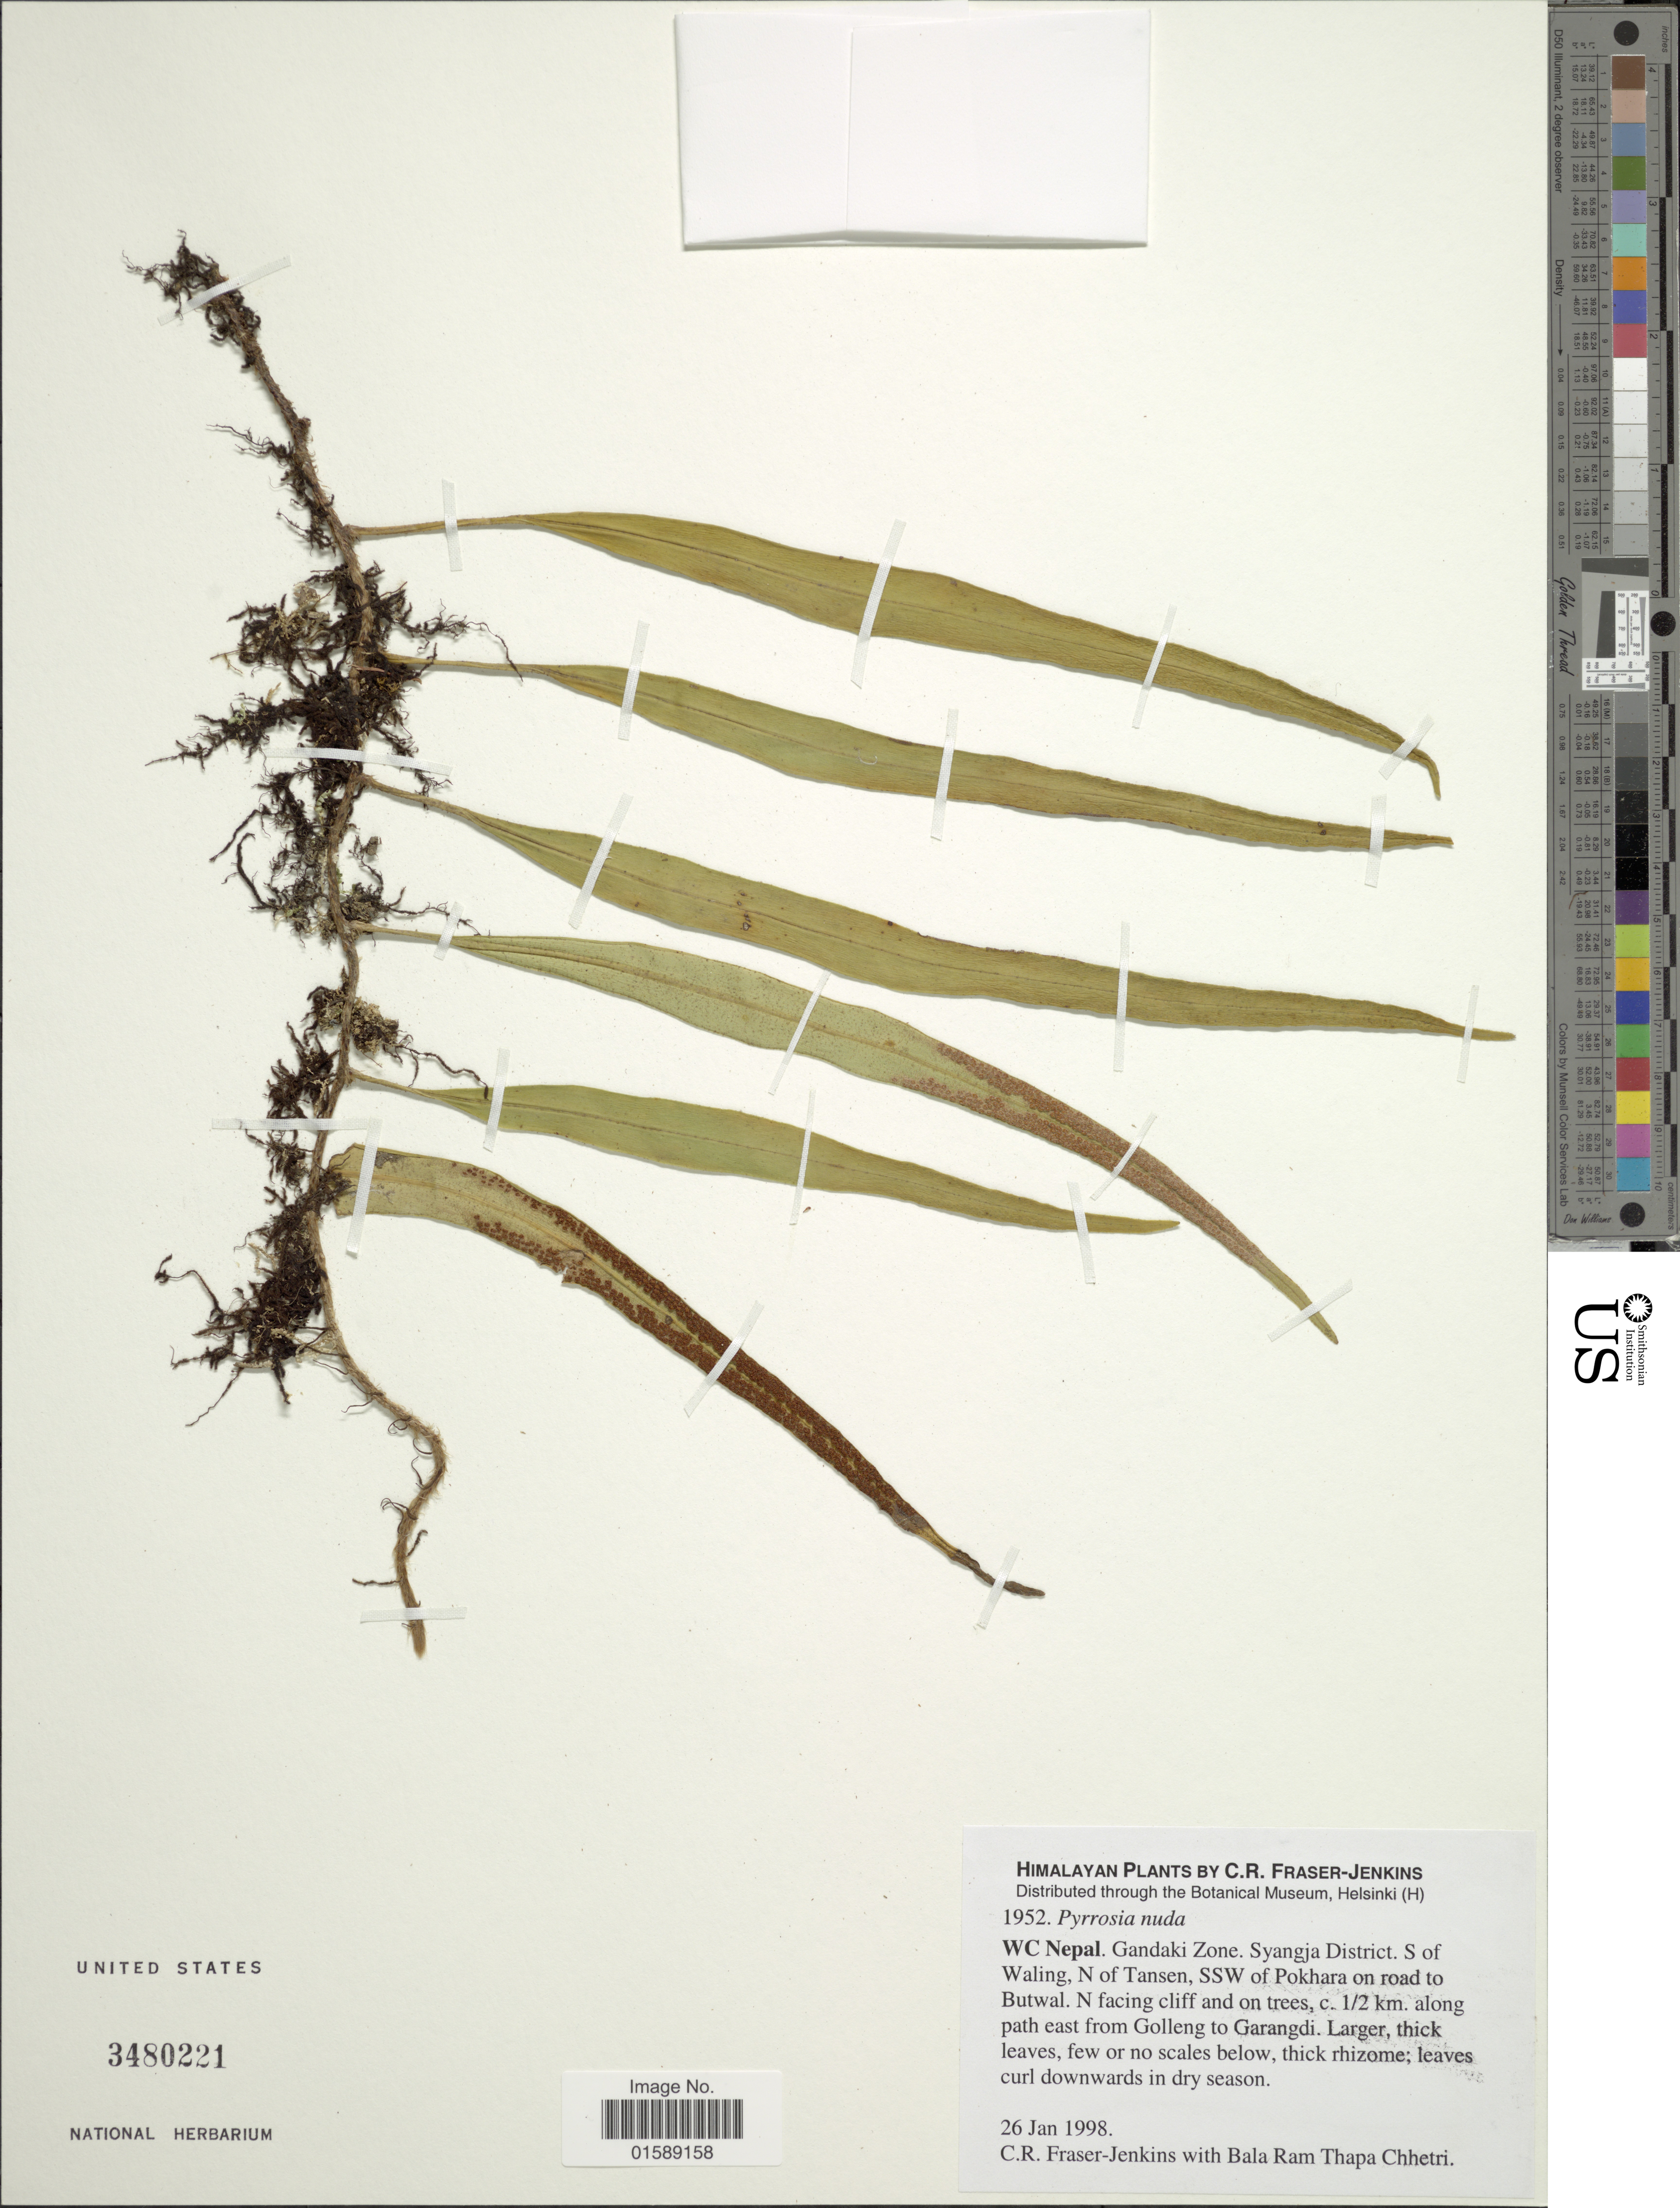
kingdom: Plantae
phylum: Tracheophyta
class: Polypodiopsida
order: Polypodiales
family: Polypodiaceae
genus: Pyrrosia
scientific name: Pyrrosia nuda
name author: (Giesenh.) Ching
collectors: C. R. Fraser-Jenkins & B. Thapa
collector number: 1952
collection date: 1998-01-26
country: Nepal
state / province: Gandaki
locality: Himalayan. WC Nepal. Syangja District. S of Waling, N of Tansen, SSW of Pokhara on road to Butwal. N facing cliff and on trees, c. 1/2 km. along path east from Golleng to Garangdi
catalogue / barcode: US 3480221